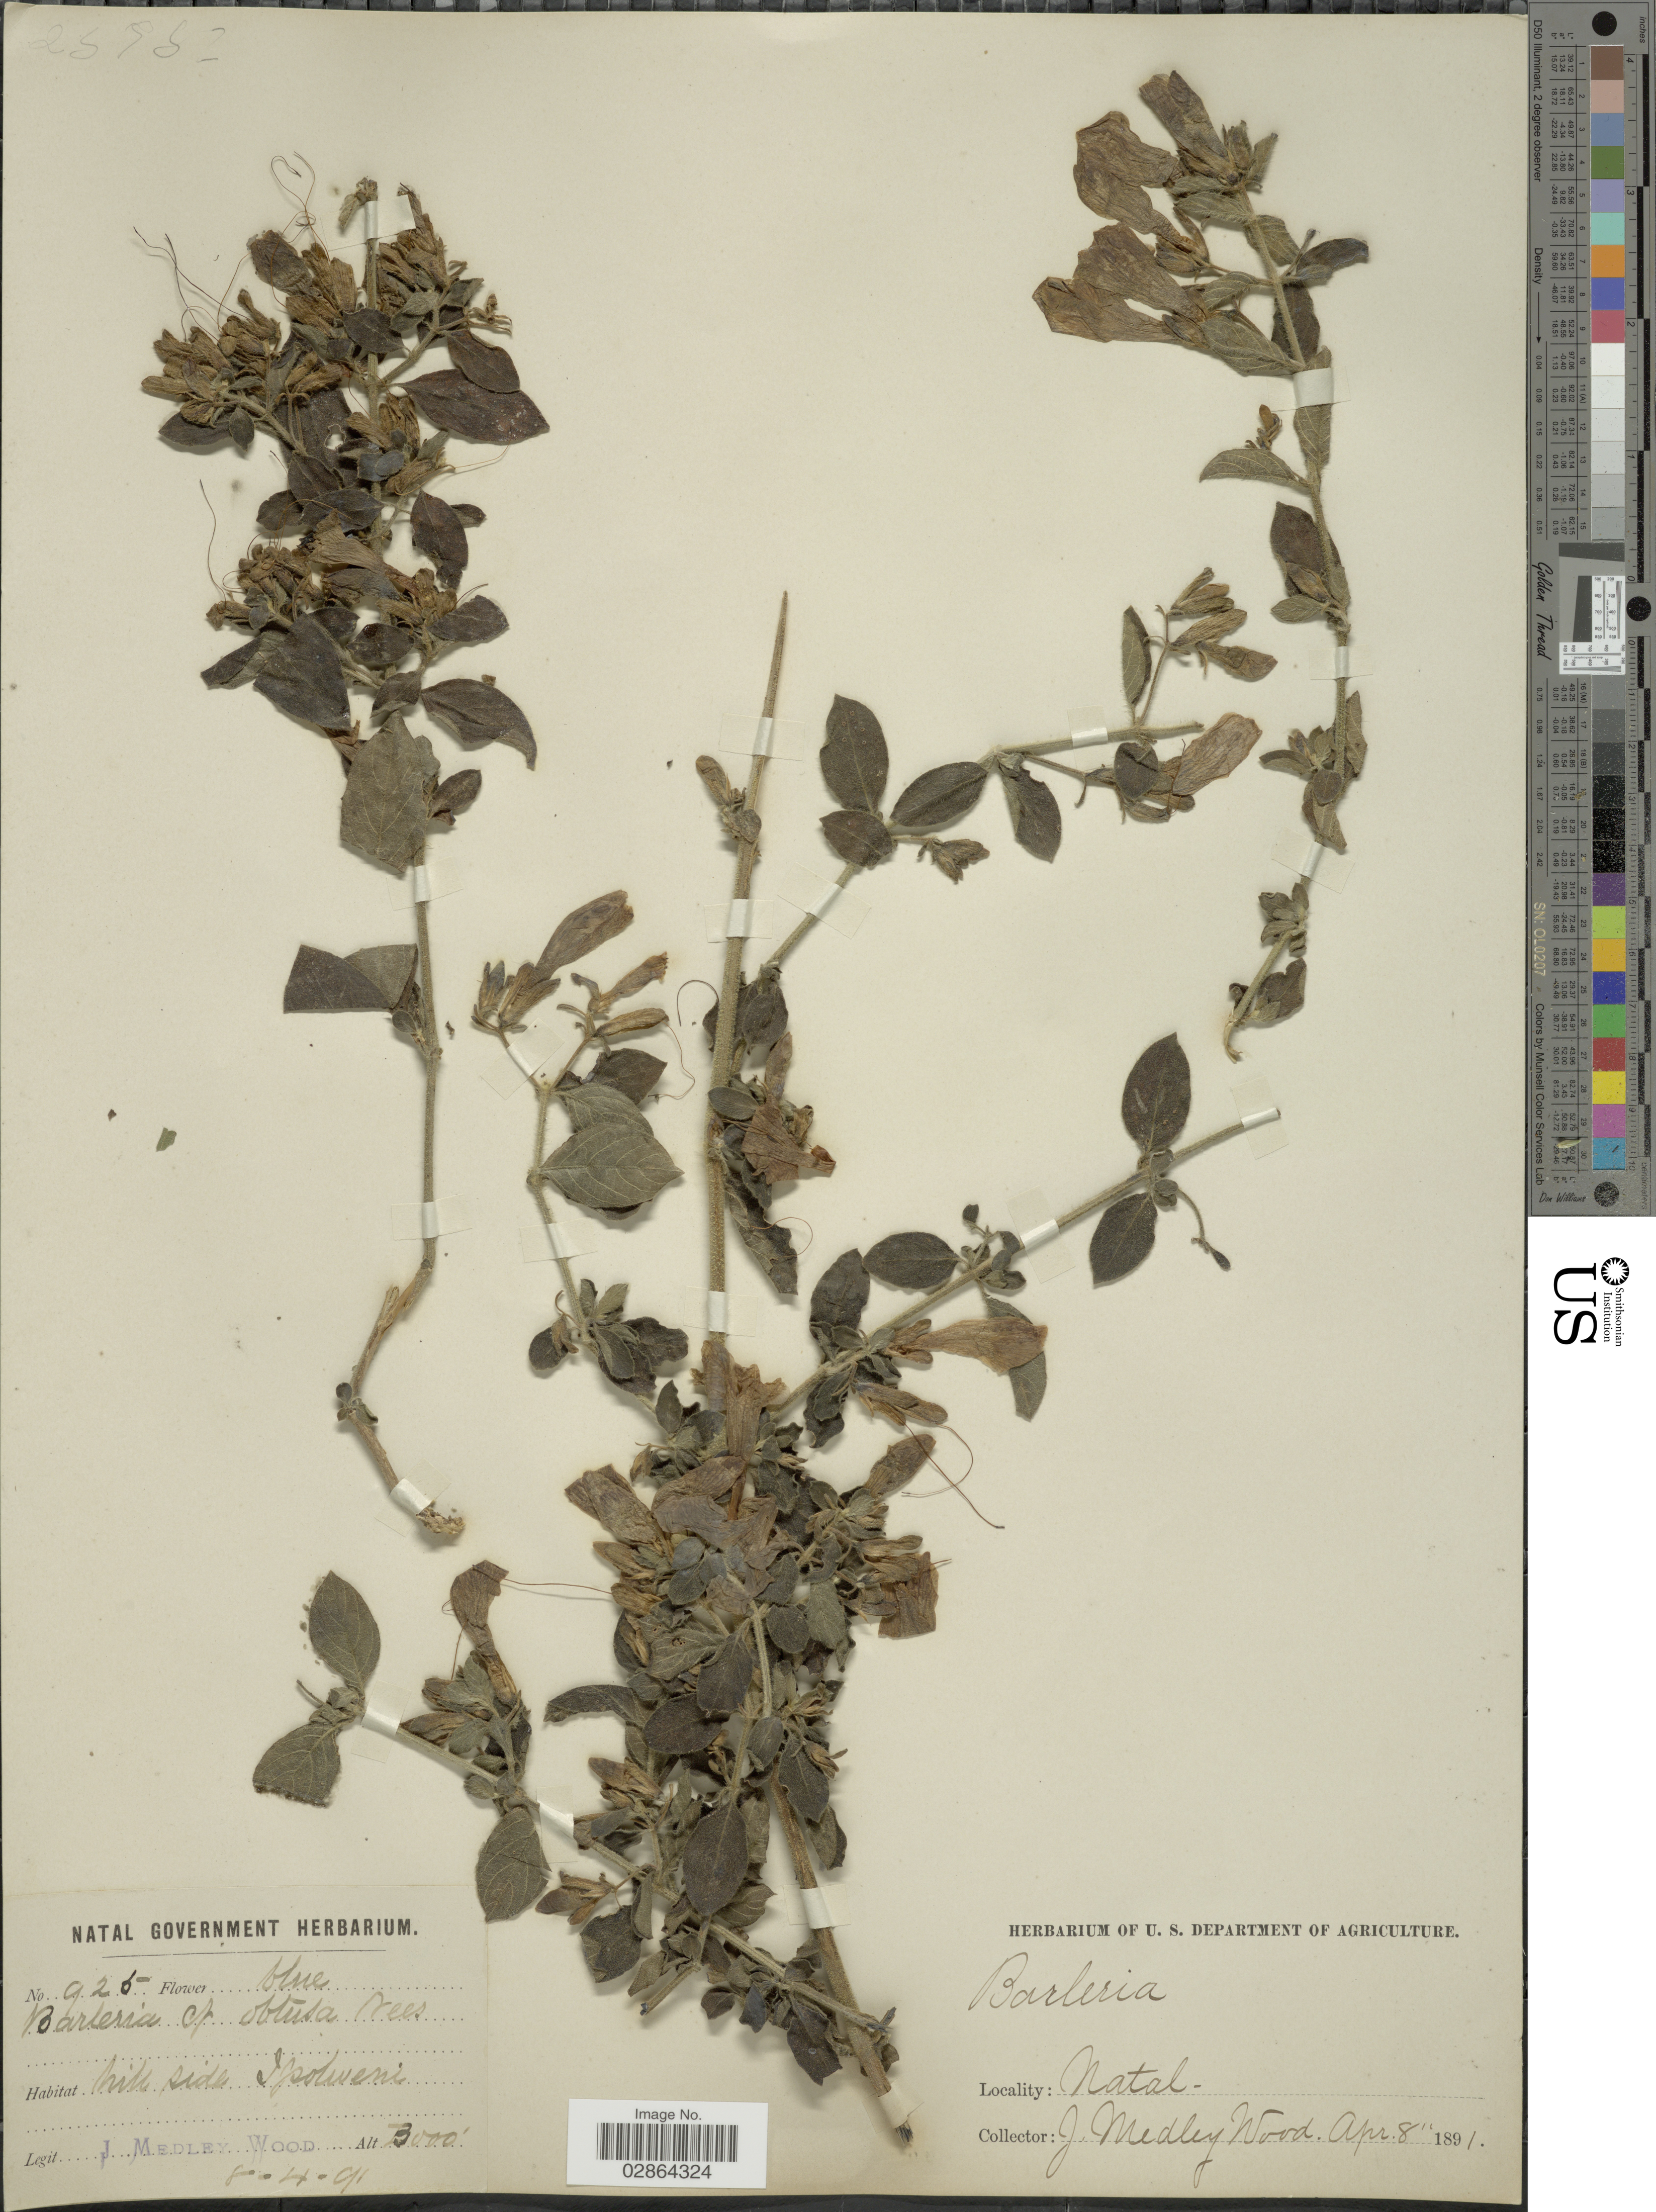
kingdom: Plantae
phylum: Tracheophyta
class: Magnoliopsida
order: Lamiales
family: Acanthaceae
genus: Barleria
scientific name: Barleria obtusa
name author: Nees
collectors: J. Medley Wood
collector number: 925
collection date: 1891-04-08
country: South Africa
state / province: KwaZulu-Natal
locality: Natal, hillside Mpolweni.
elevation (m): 914